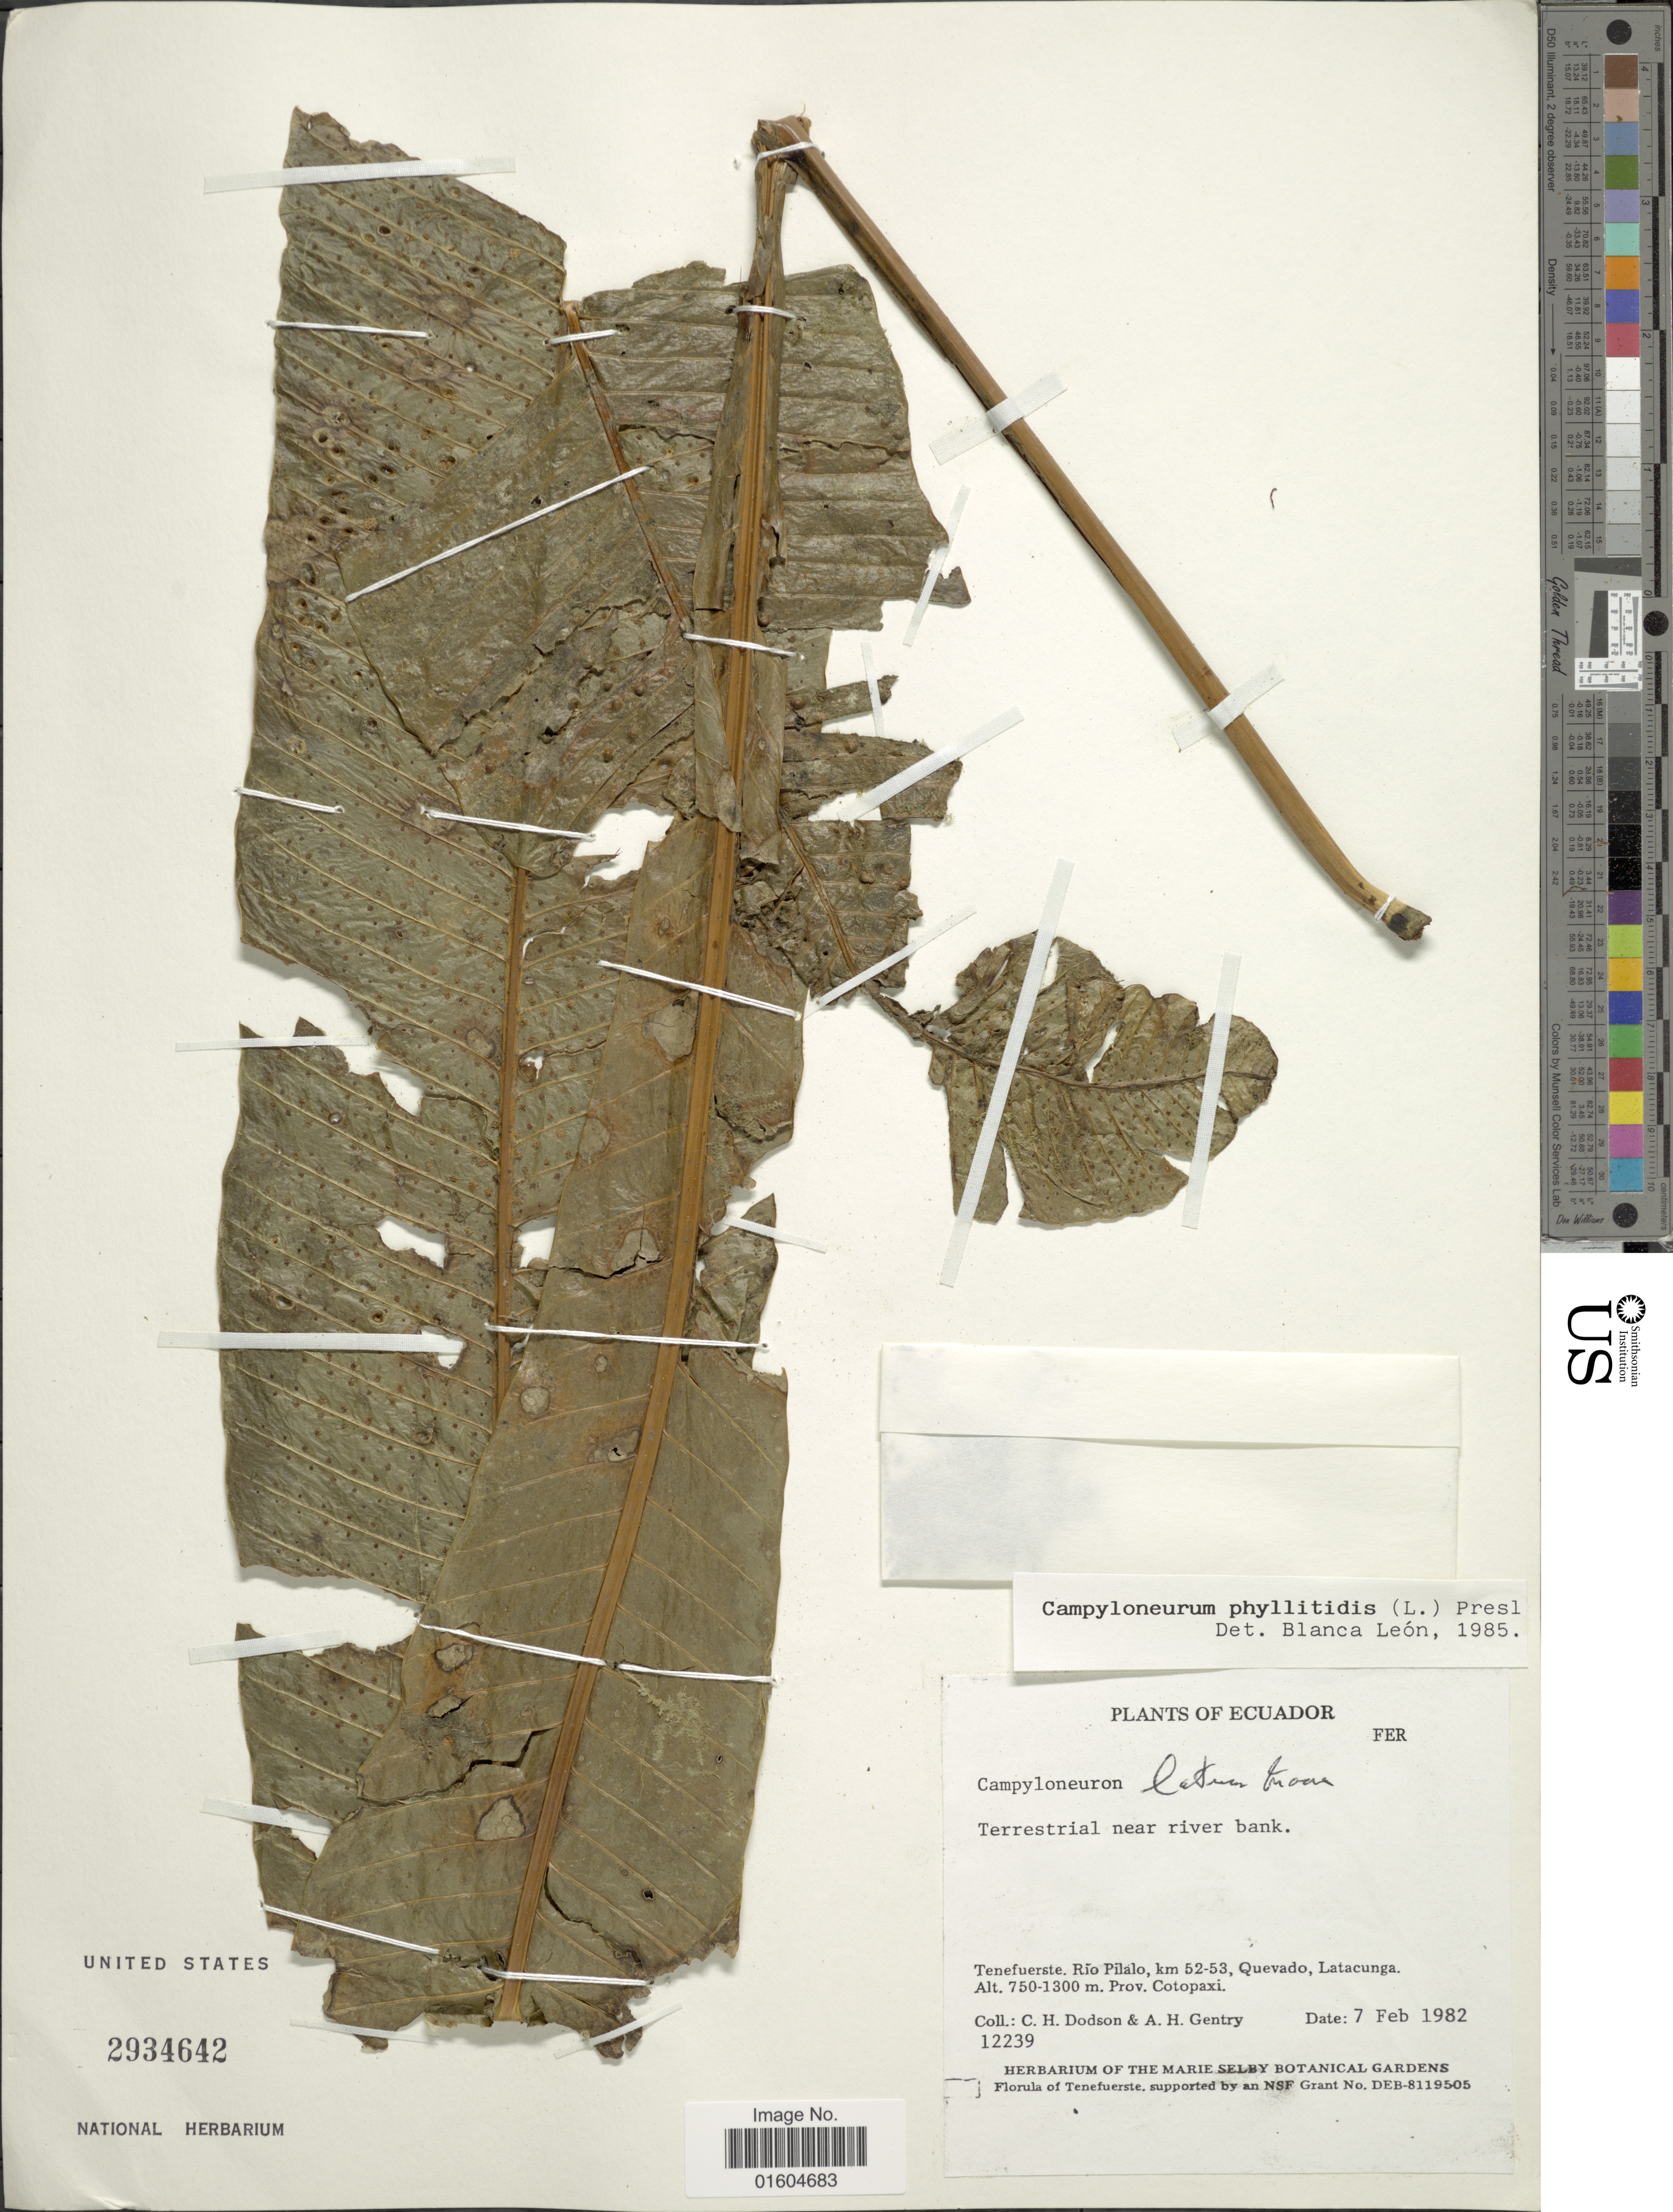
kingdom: Plantae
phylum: Tracheophyta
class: Polypodiopsida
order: Polypodiales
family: Polypodiaceae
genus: Campyloneurum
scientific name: Campyloneurum phyllitidis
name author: (L.) C. Presl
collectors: C. H. Dodson & A. H. Gentry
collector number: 12239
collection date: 1982-02-07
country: Ecuador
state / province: Cotopaxi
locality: Ecuador, Tenefuerste. Rio Pilalo, km 52-53, Quevado, Latacunga, Prov. Cotopaxi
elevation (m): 750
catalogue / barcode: US 2934642